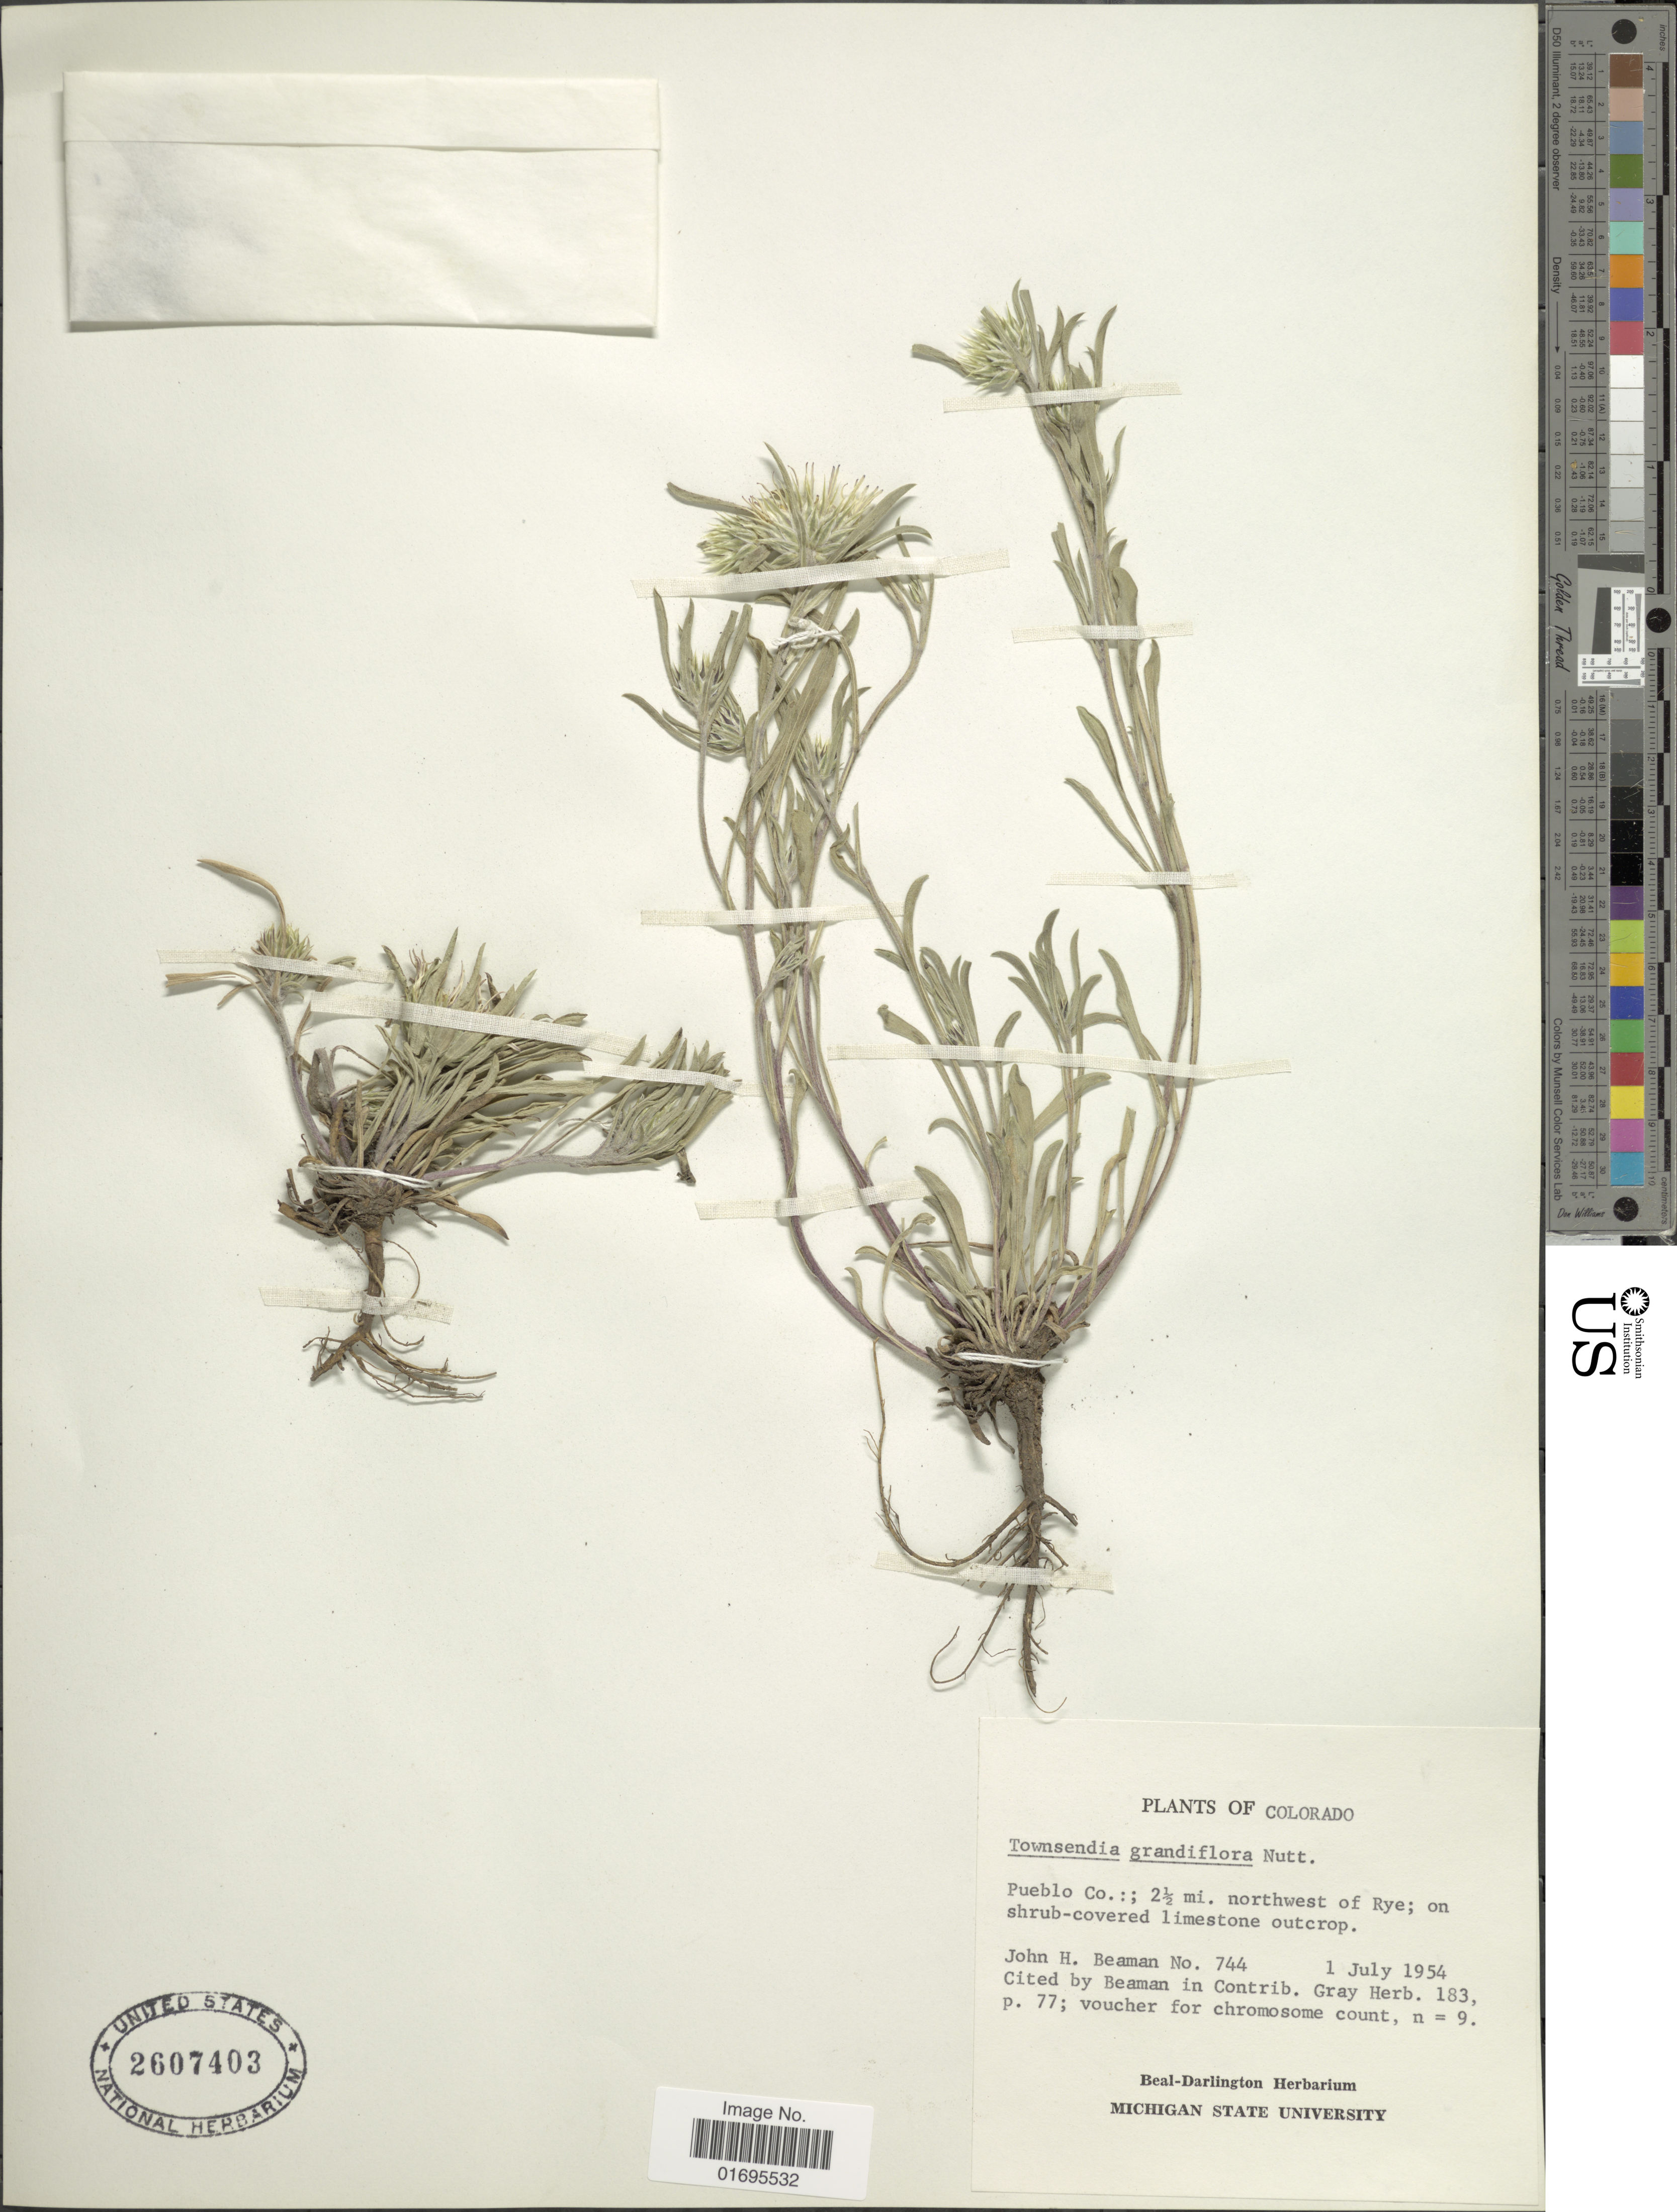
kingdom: Plantae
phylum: Tracheophyta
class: Magnoliopsida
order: Asterales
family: Asteraceae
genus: Townsendia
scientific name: Townsendia grandiflora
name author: Nutt.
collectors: J. H. Beaman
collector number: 744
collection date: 1954-07-01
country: United States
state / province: Colorado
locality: Pueblo Co.: 2½ mi. northwest of Rye; on scrub-covered limestone outcrop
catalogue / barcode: US 2607403